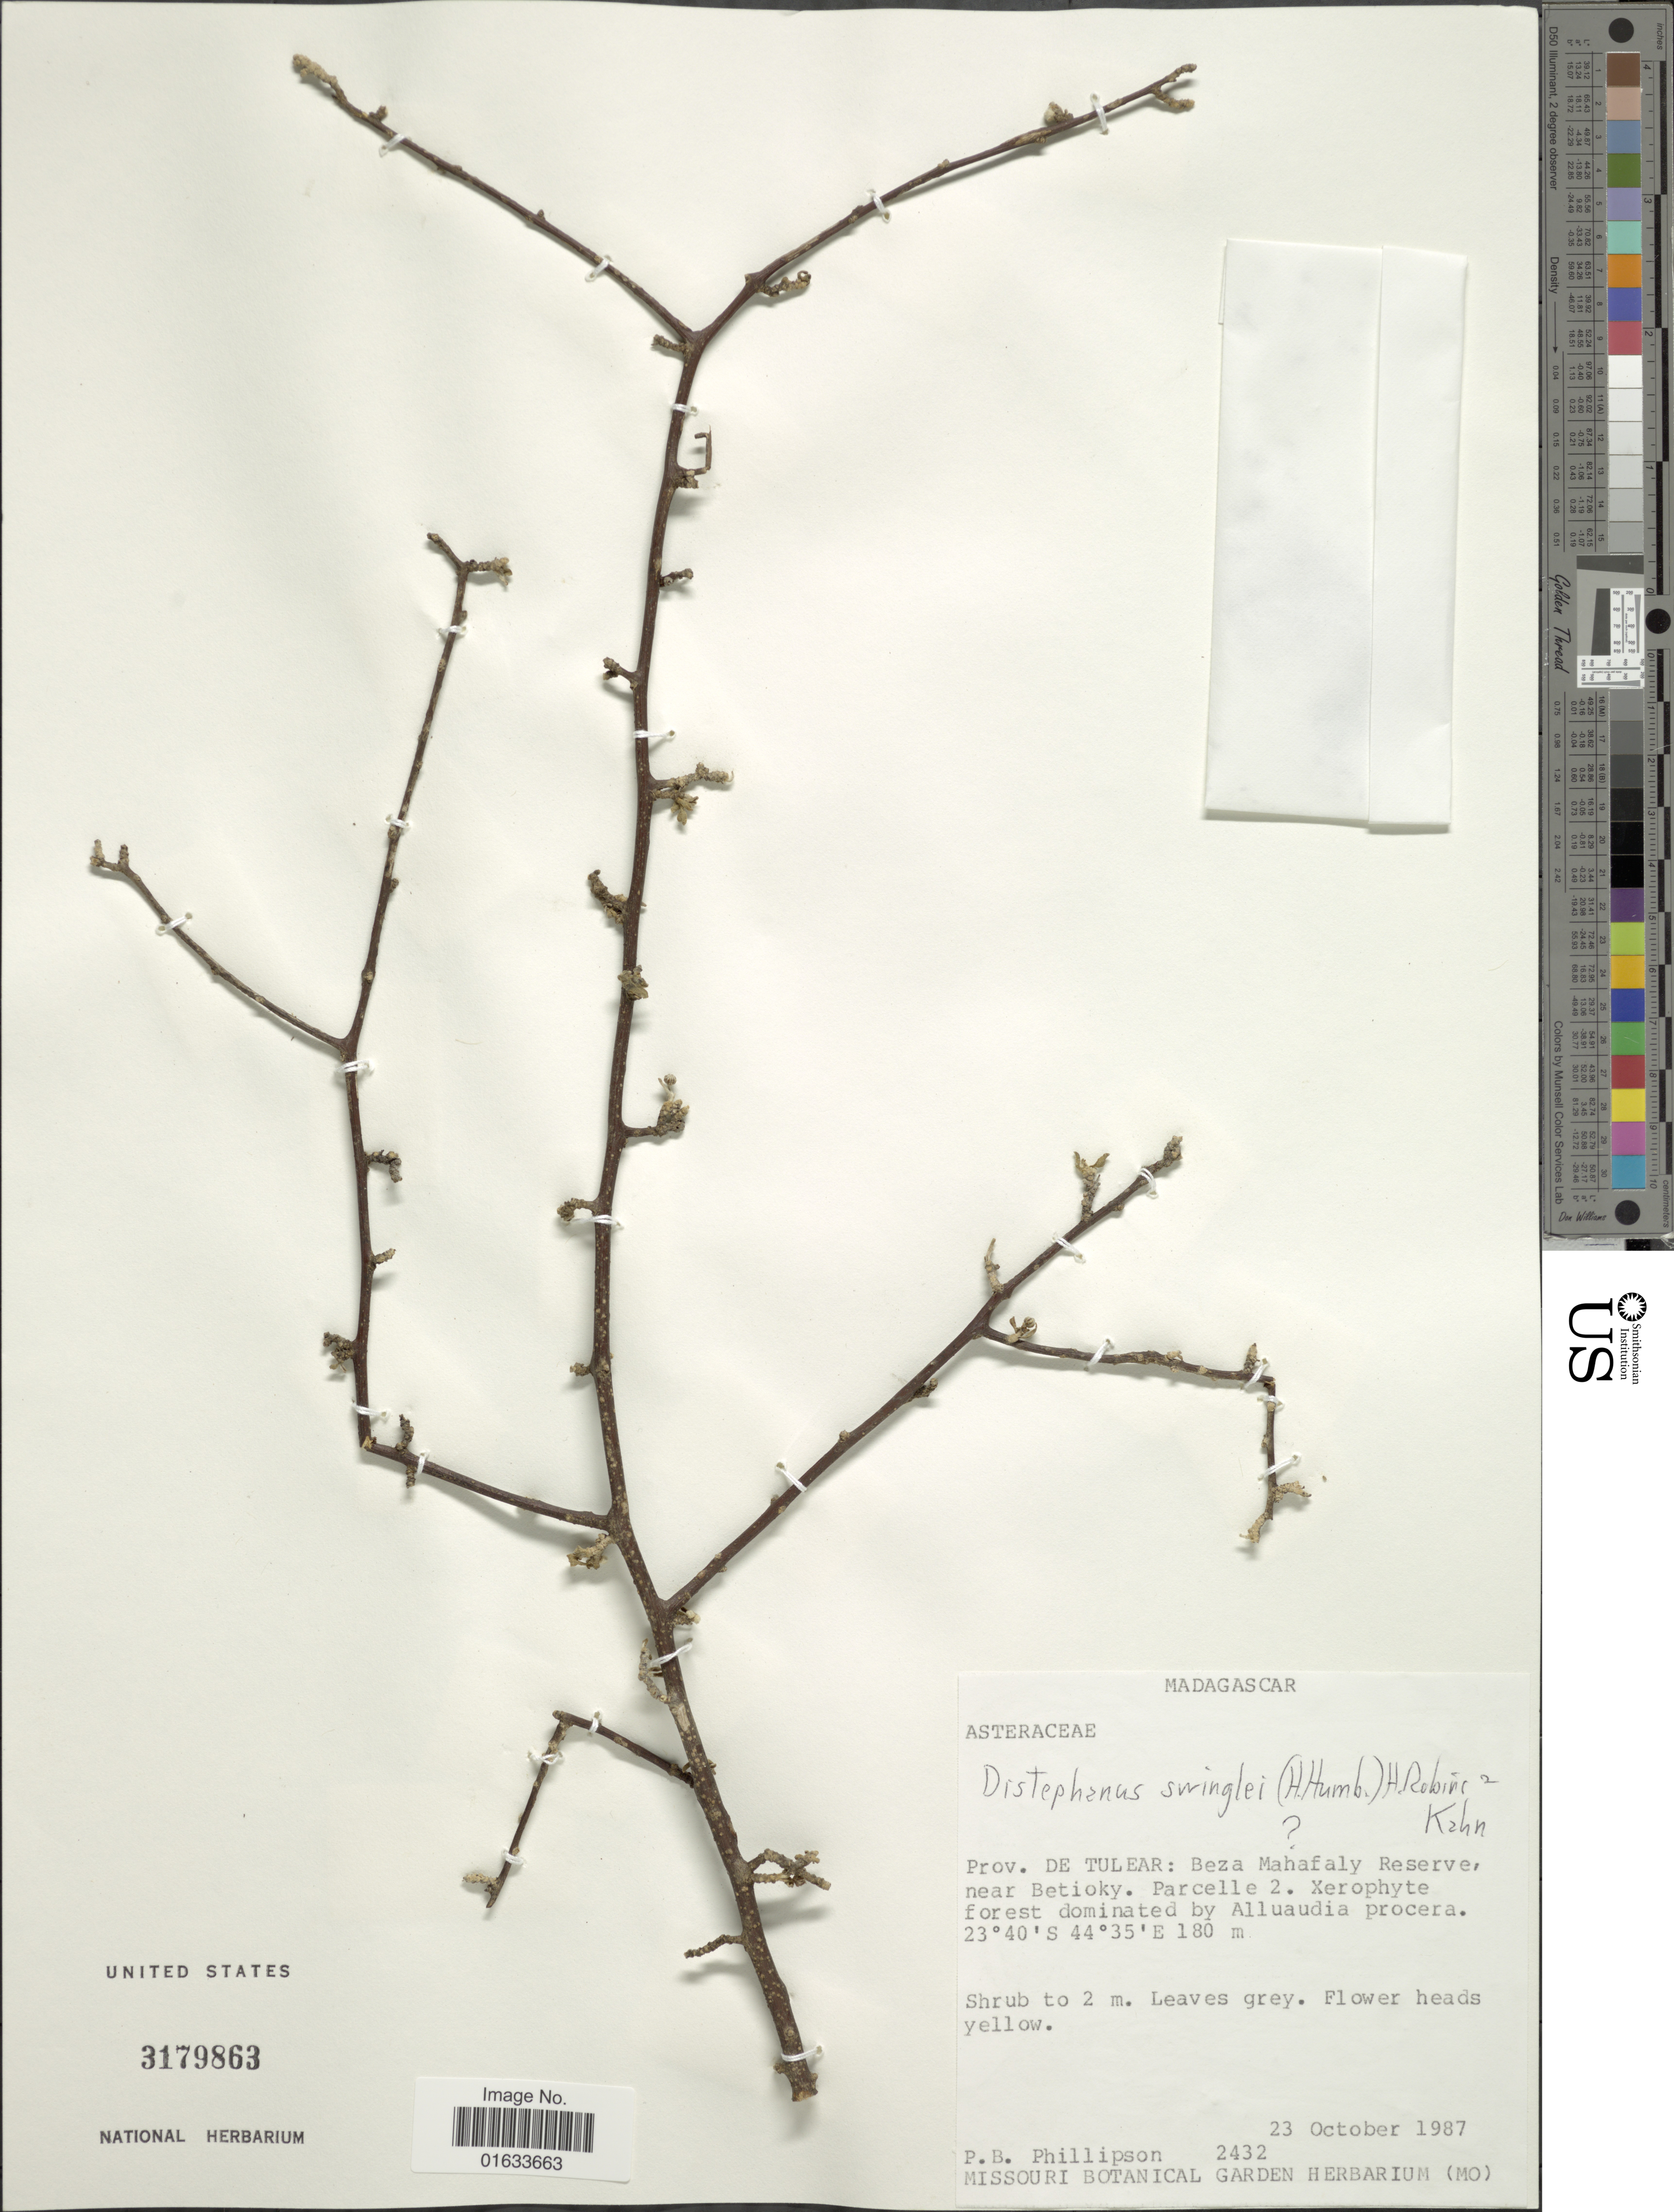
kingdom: Plantae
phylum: Tracheophyta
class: Magnoliopsida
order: Asterales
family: Asteraceae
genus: Distephanus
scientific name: Distephanus swinglei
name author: (Humbert) H. Rob. & B. Kahn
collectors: P. B. Phillipson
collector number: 2432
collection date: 1987-10-23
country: Madagascar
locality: Prov. de Tulear: Beza Mahafaly Reserve, near Betioky. Parcelle 2.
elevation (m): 180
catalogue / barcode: US 3179863